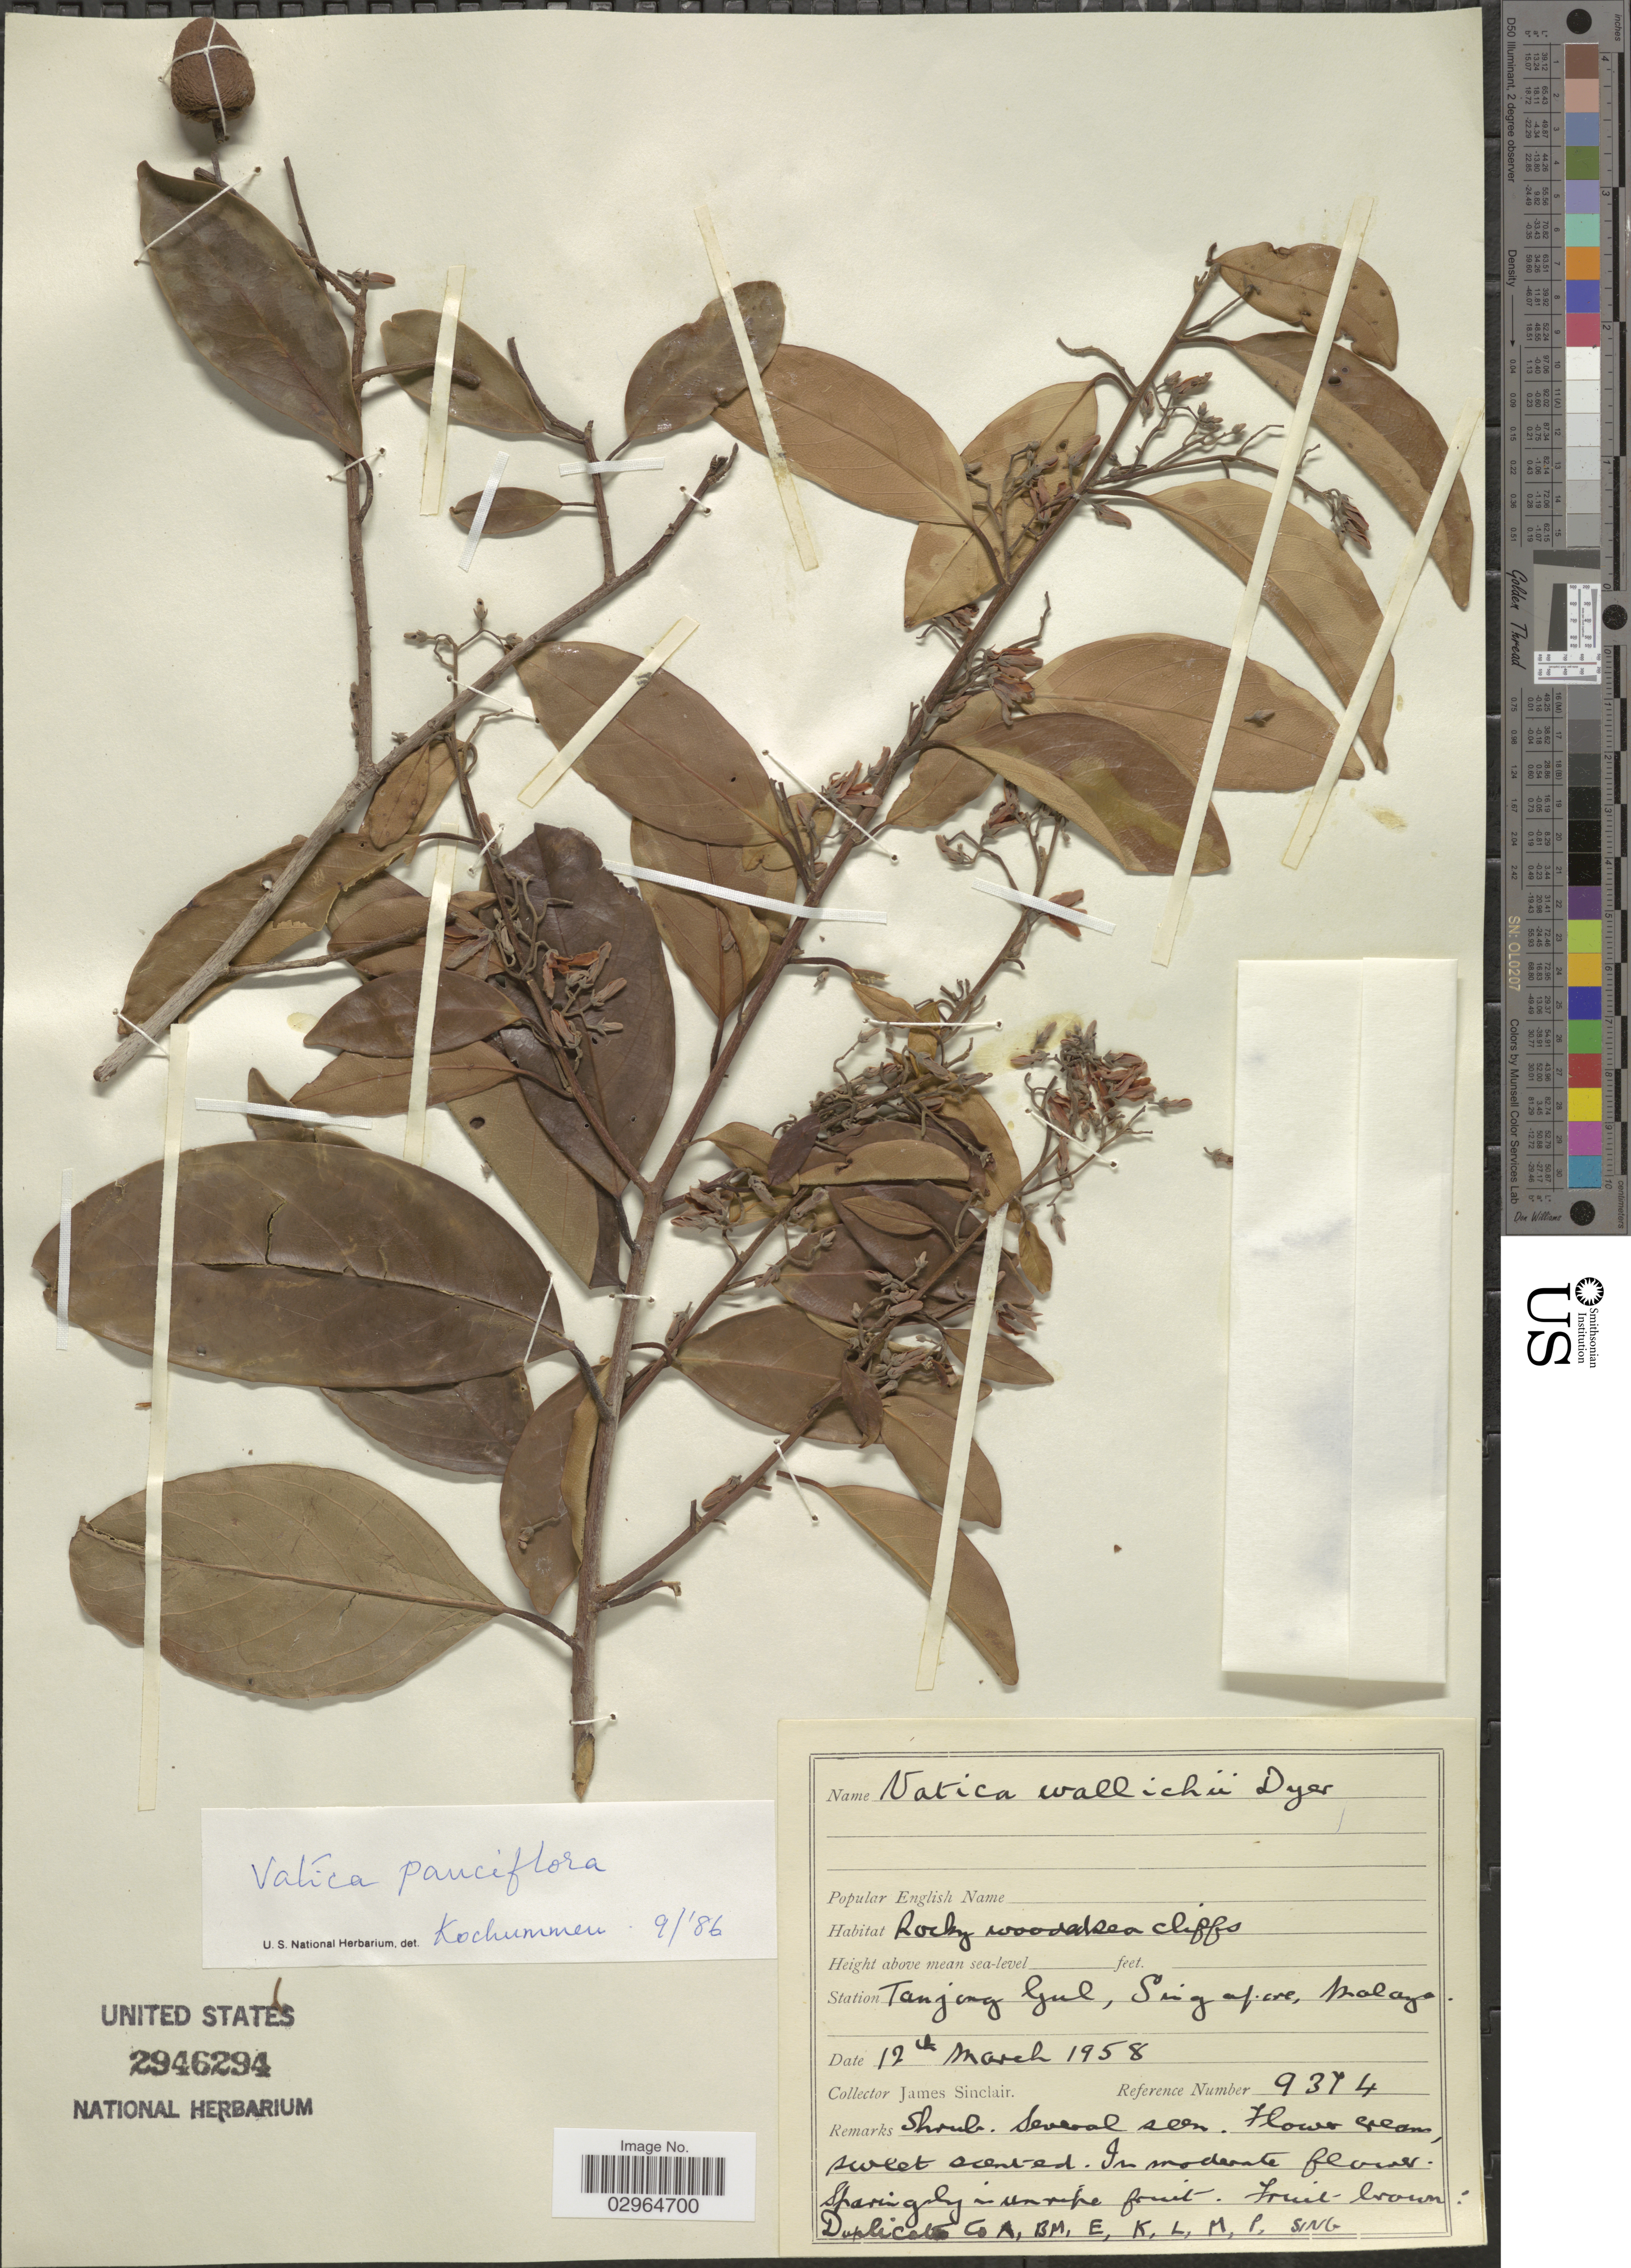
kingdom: Plantae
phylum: Tracheophyta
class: Magnoliopsida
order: Malvales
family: Dipterocarpaceae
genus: Vatica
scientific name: Vatica pauciflora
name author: (Korth.) Blume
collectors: J. Sinclair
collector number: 9374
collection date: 1958-03-12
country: Singapore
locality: Station Tanjang Gul, Malaya.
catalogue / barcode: US 2946294